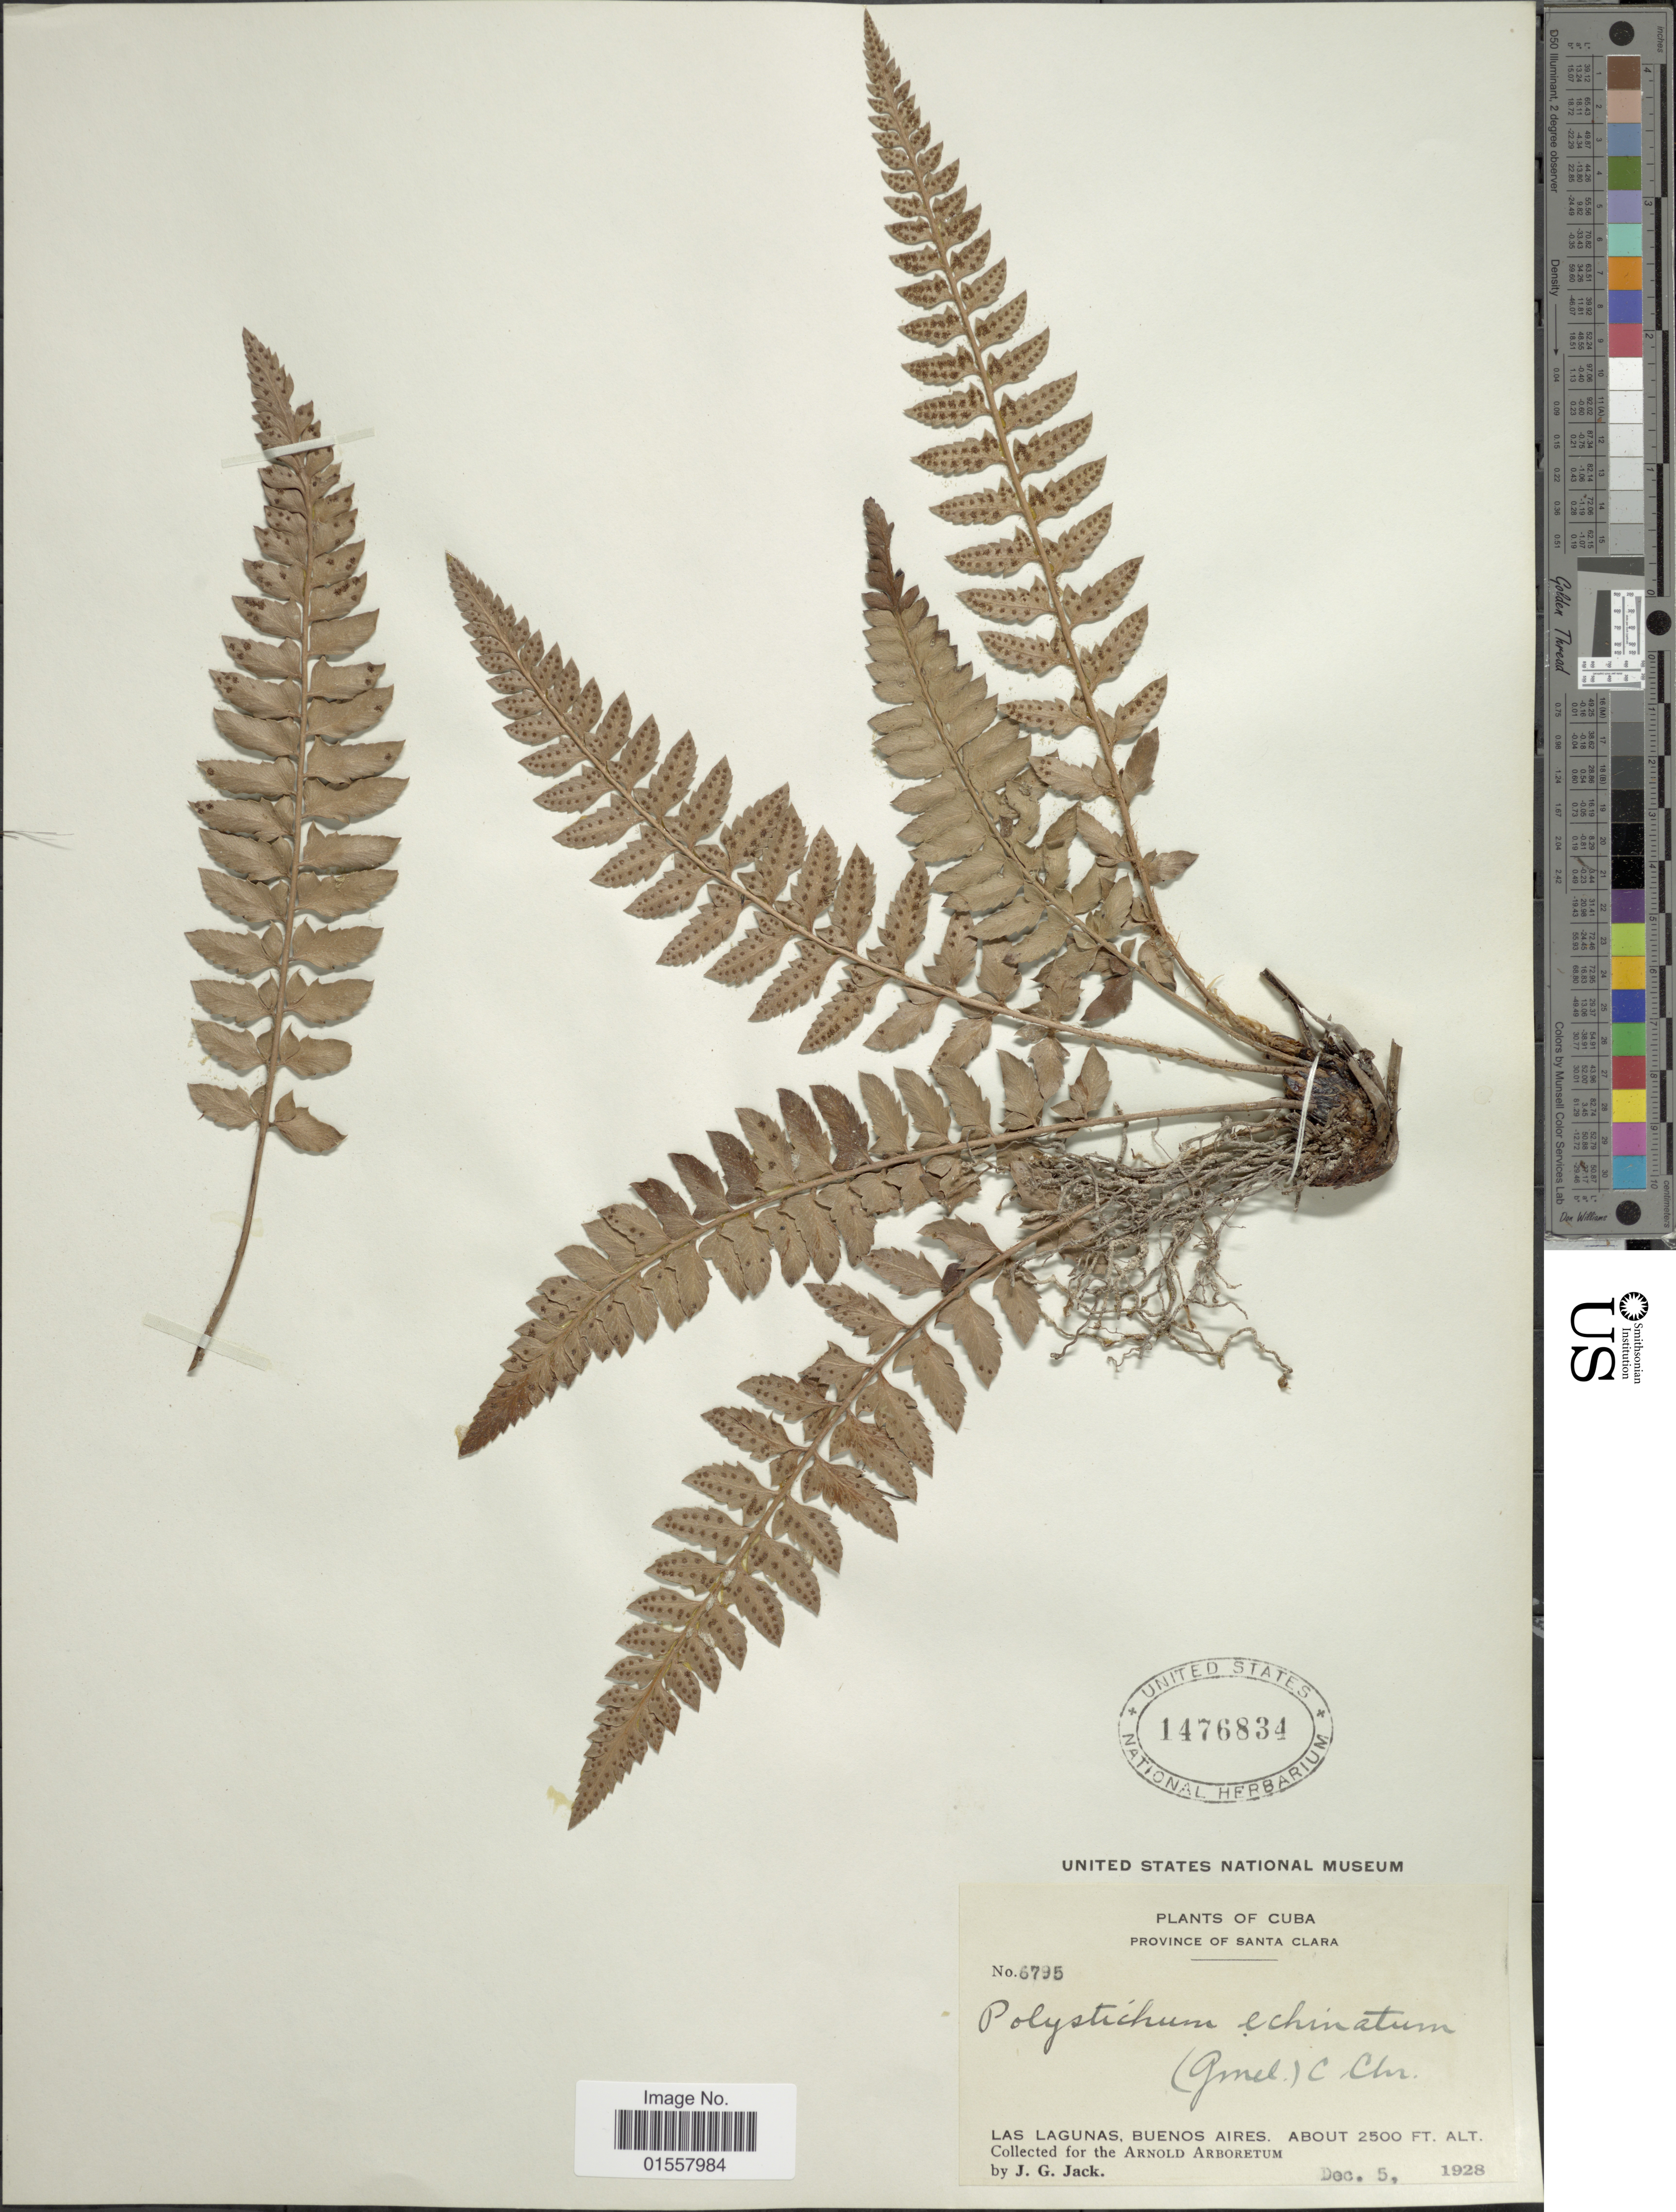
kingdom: Plantae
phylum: Tracheophyta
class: Polypodiopsida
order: Polypodiales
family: Dryopteridaceae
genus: Polystichum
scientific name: Polystichum echinatum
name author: (J.F. Gmel.) C. Chr.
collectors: J. G. Jack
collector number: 6795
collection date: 1928-12-05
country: Cuba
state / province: Las Villas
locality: Province of Santa Clara, Las Lagunas, Buenos Aires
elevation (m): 762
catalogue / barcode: US 1476834